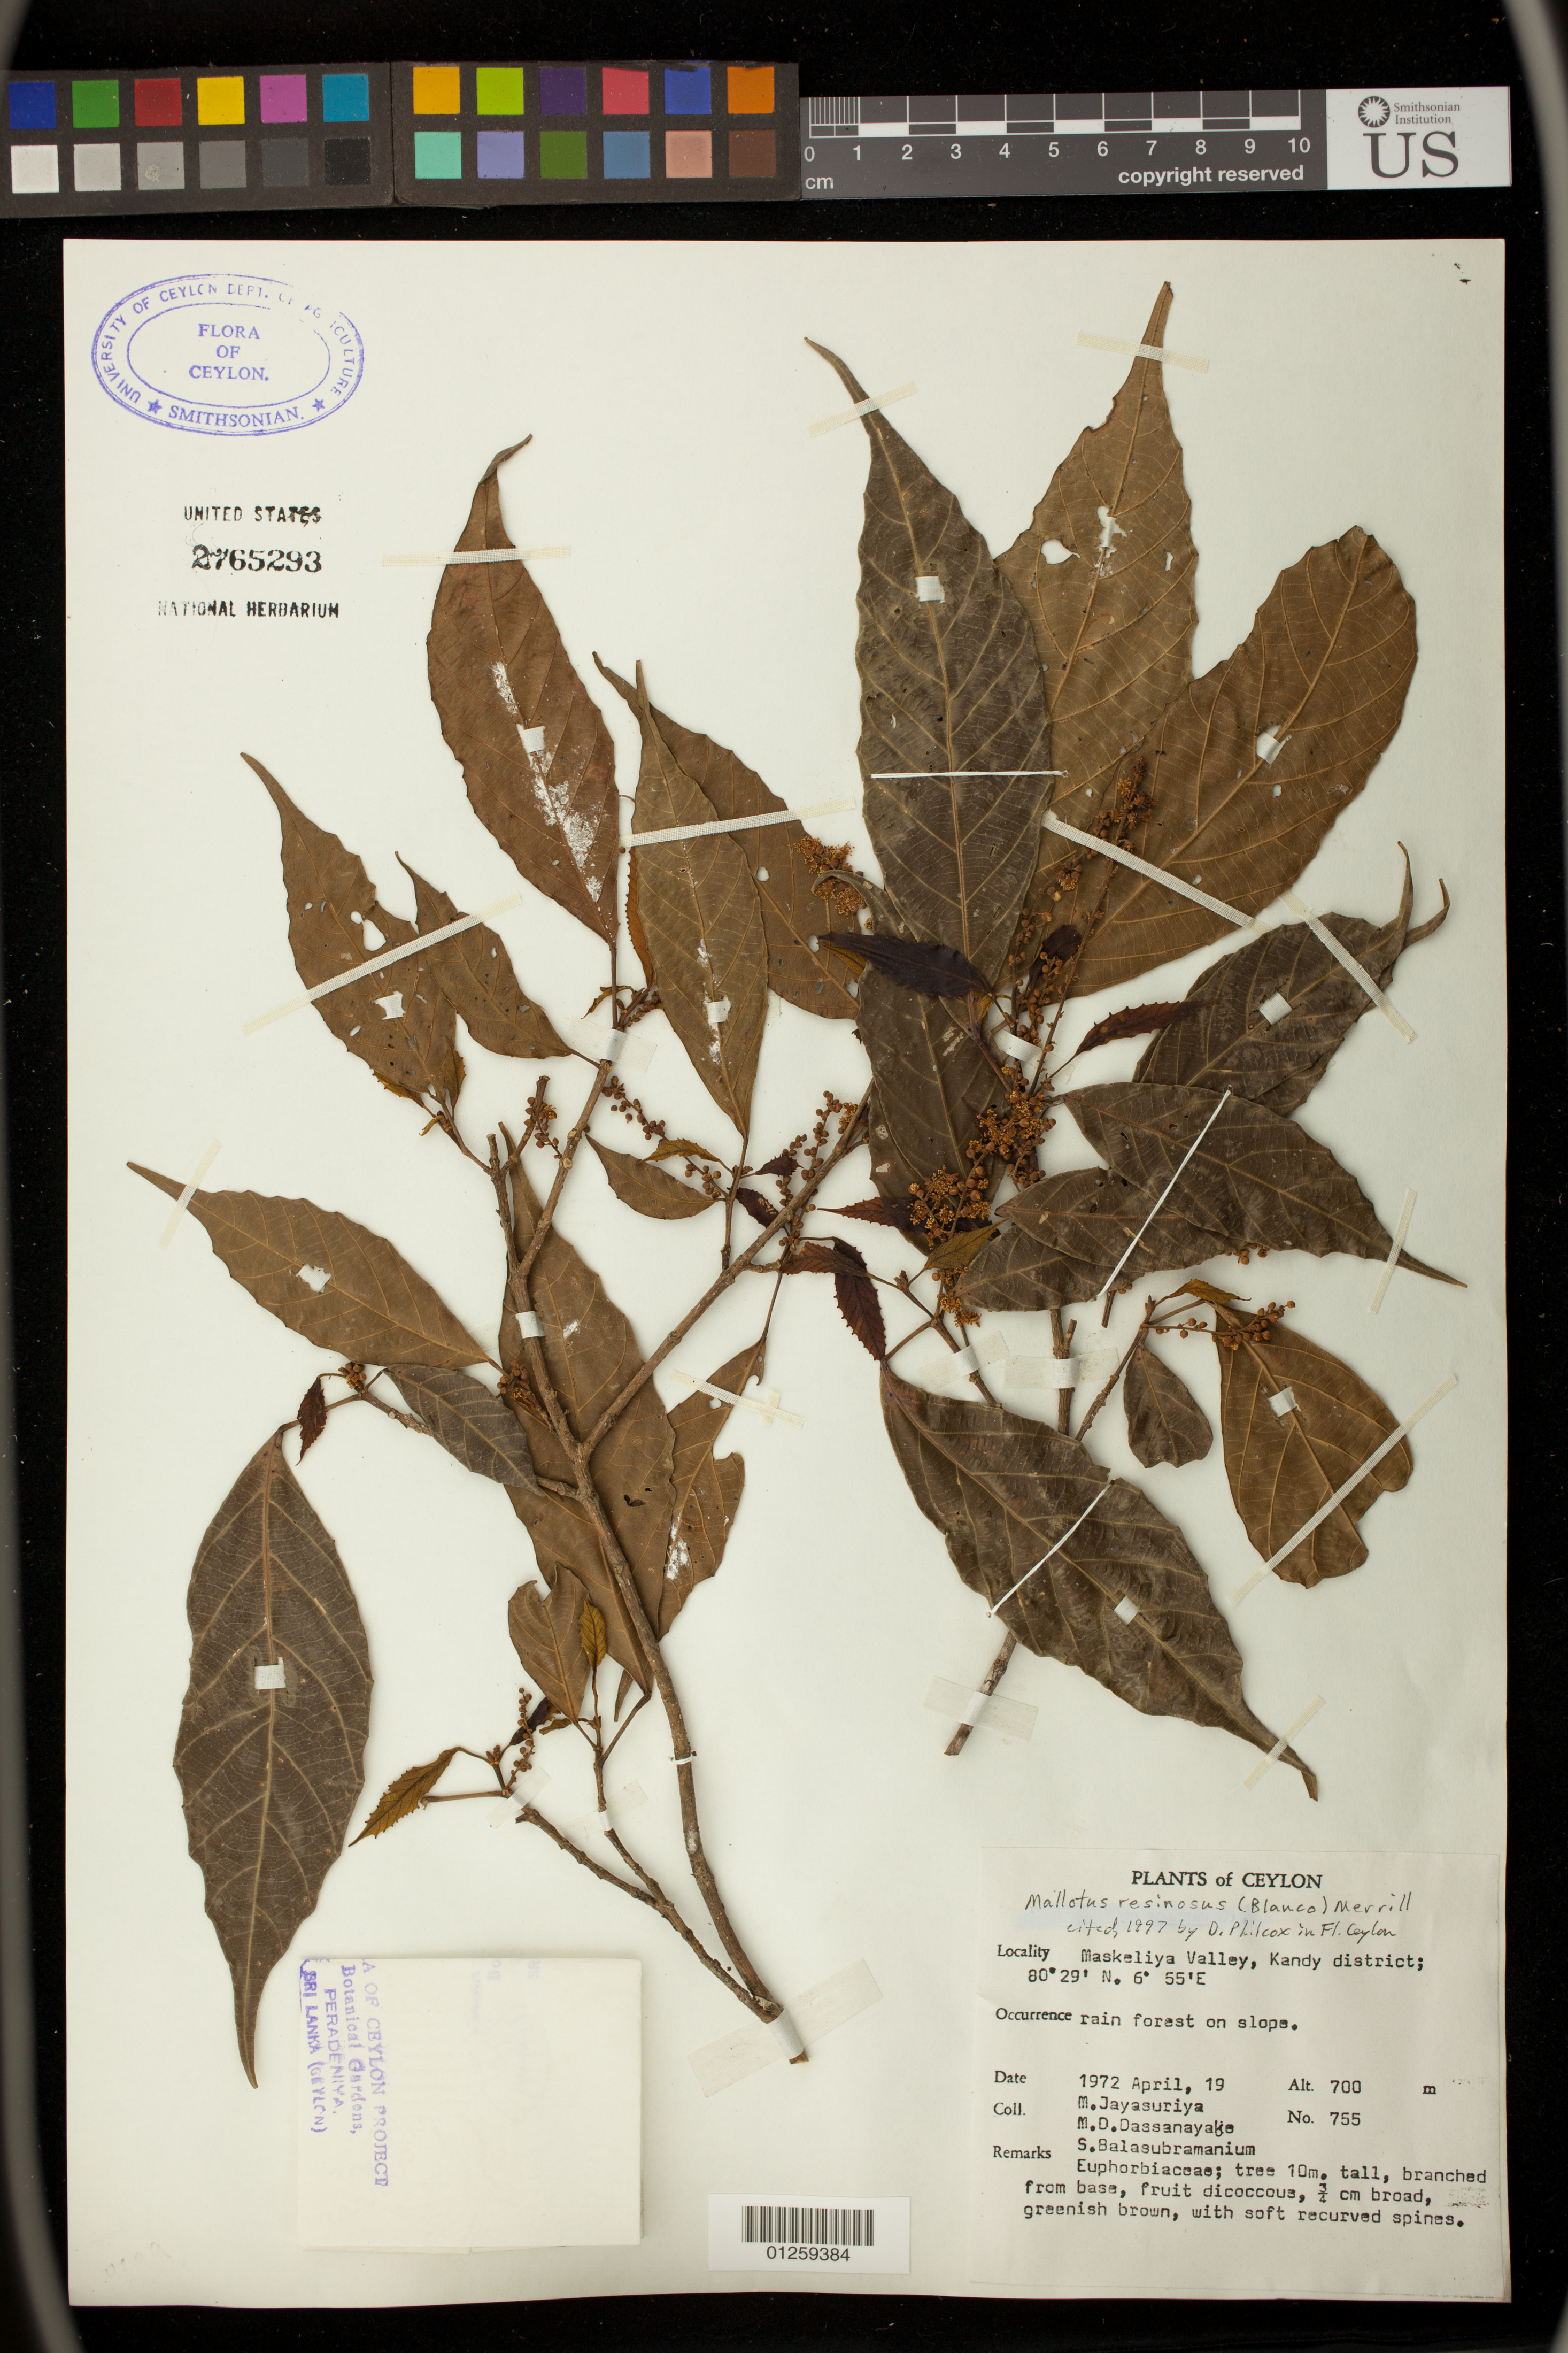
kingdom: Plantae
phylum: Tracheophyta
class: Magnoliopsida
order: Malpighiales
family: Euphorbiaceae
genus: Mallotus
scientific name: Mallotus resinosus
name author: (Blanco) Merr.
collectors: M. Jayasuriya, M. D. Dassanayake & S. Balasubramanium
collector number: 755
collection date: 1972-04-19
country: Sri Lanka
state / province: Central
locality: Maskeliya Valley, Kandy district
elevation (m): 700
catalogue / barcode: US 2765293